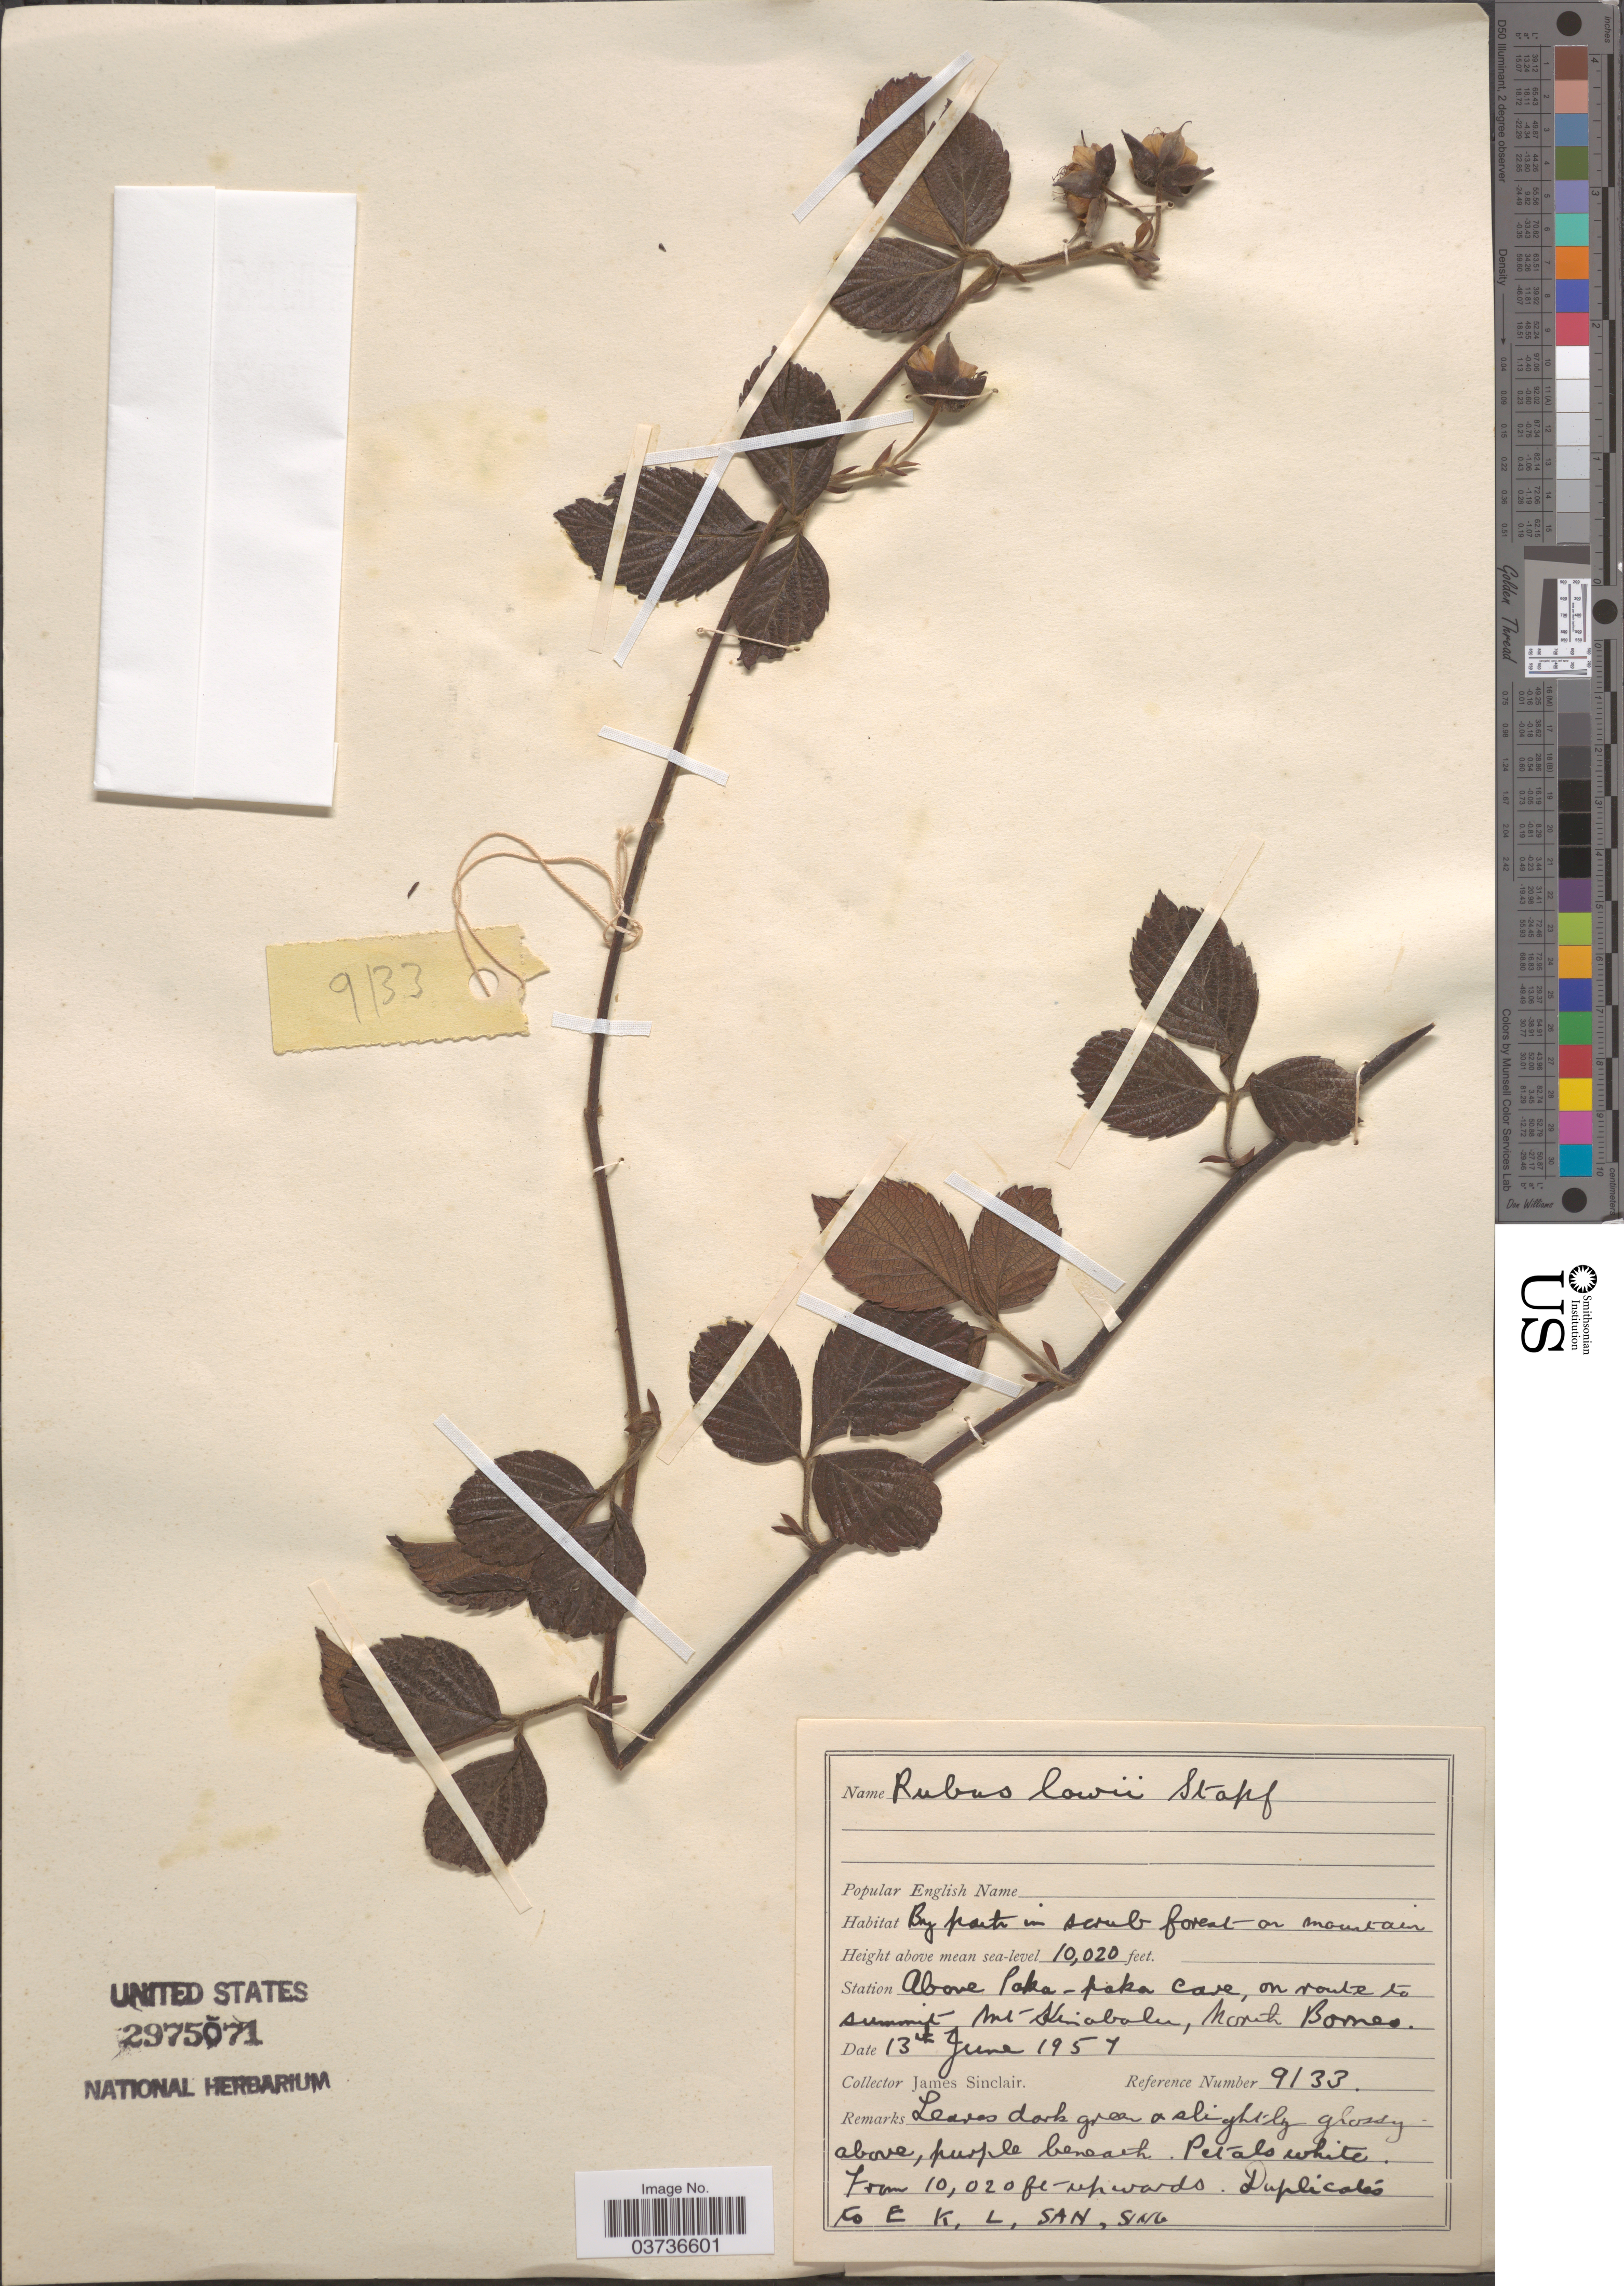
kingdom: Plantae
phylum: Tracheophyta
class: Magnoliopsida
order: Rosales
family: Rosaceae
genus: Rubus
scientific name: Rubus lowii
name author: Stapf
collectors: J. Sinclair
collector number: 9133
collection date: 1957-06-13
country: Malaysia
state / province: Sabah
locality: Station above Paka-paka Cave, on route to summit Mt Kinabalu, North Borneo.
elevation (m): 3054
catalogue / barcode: US 2975071